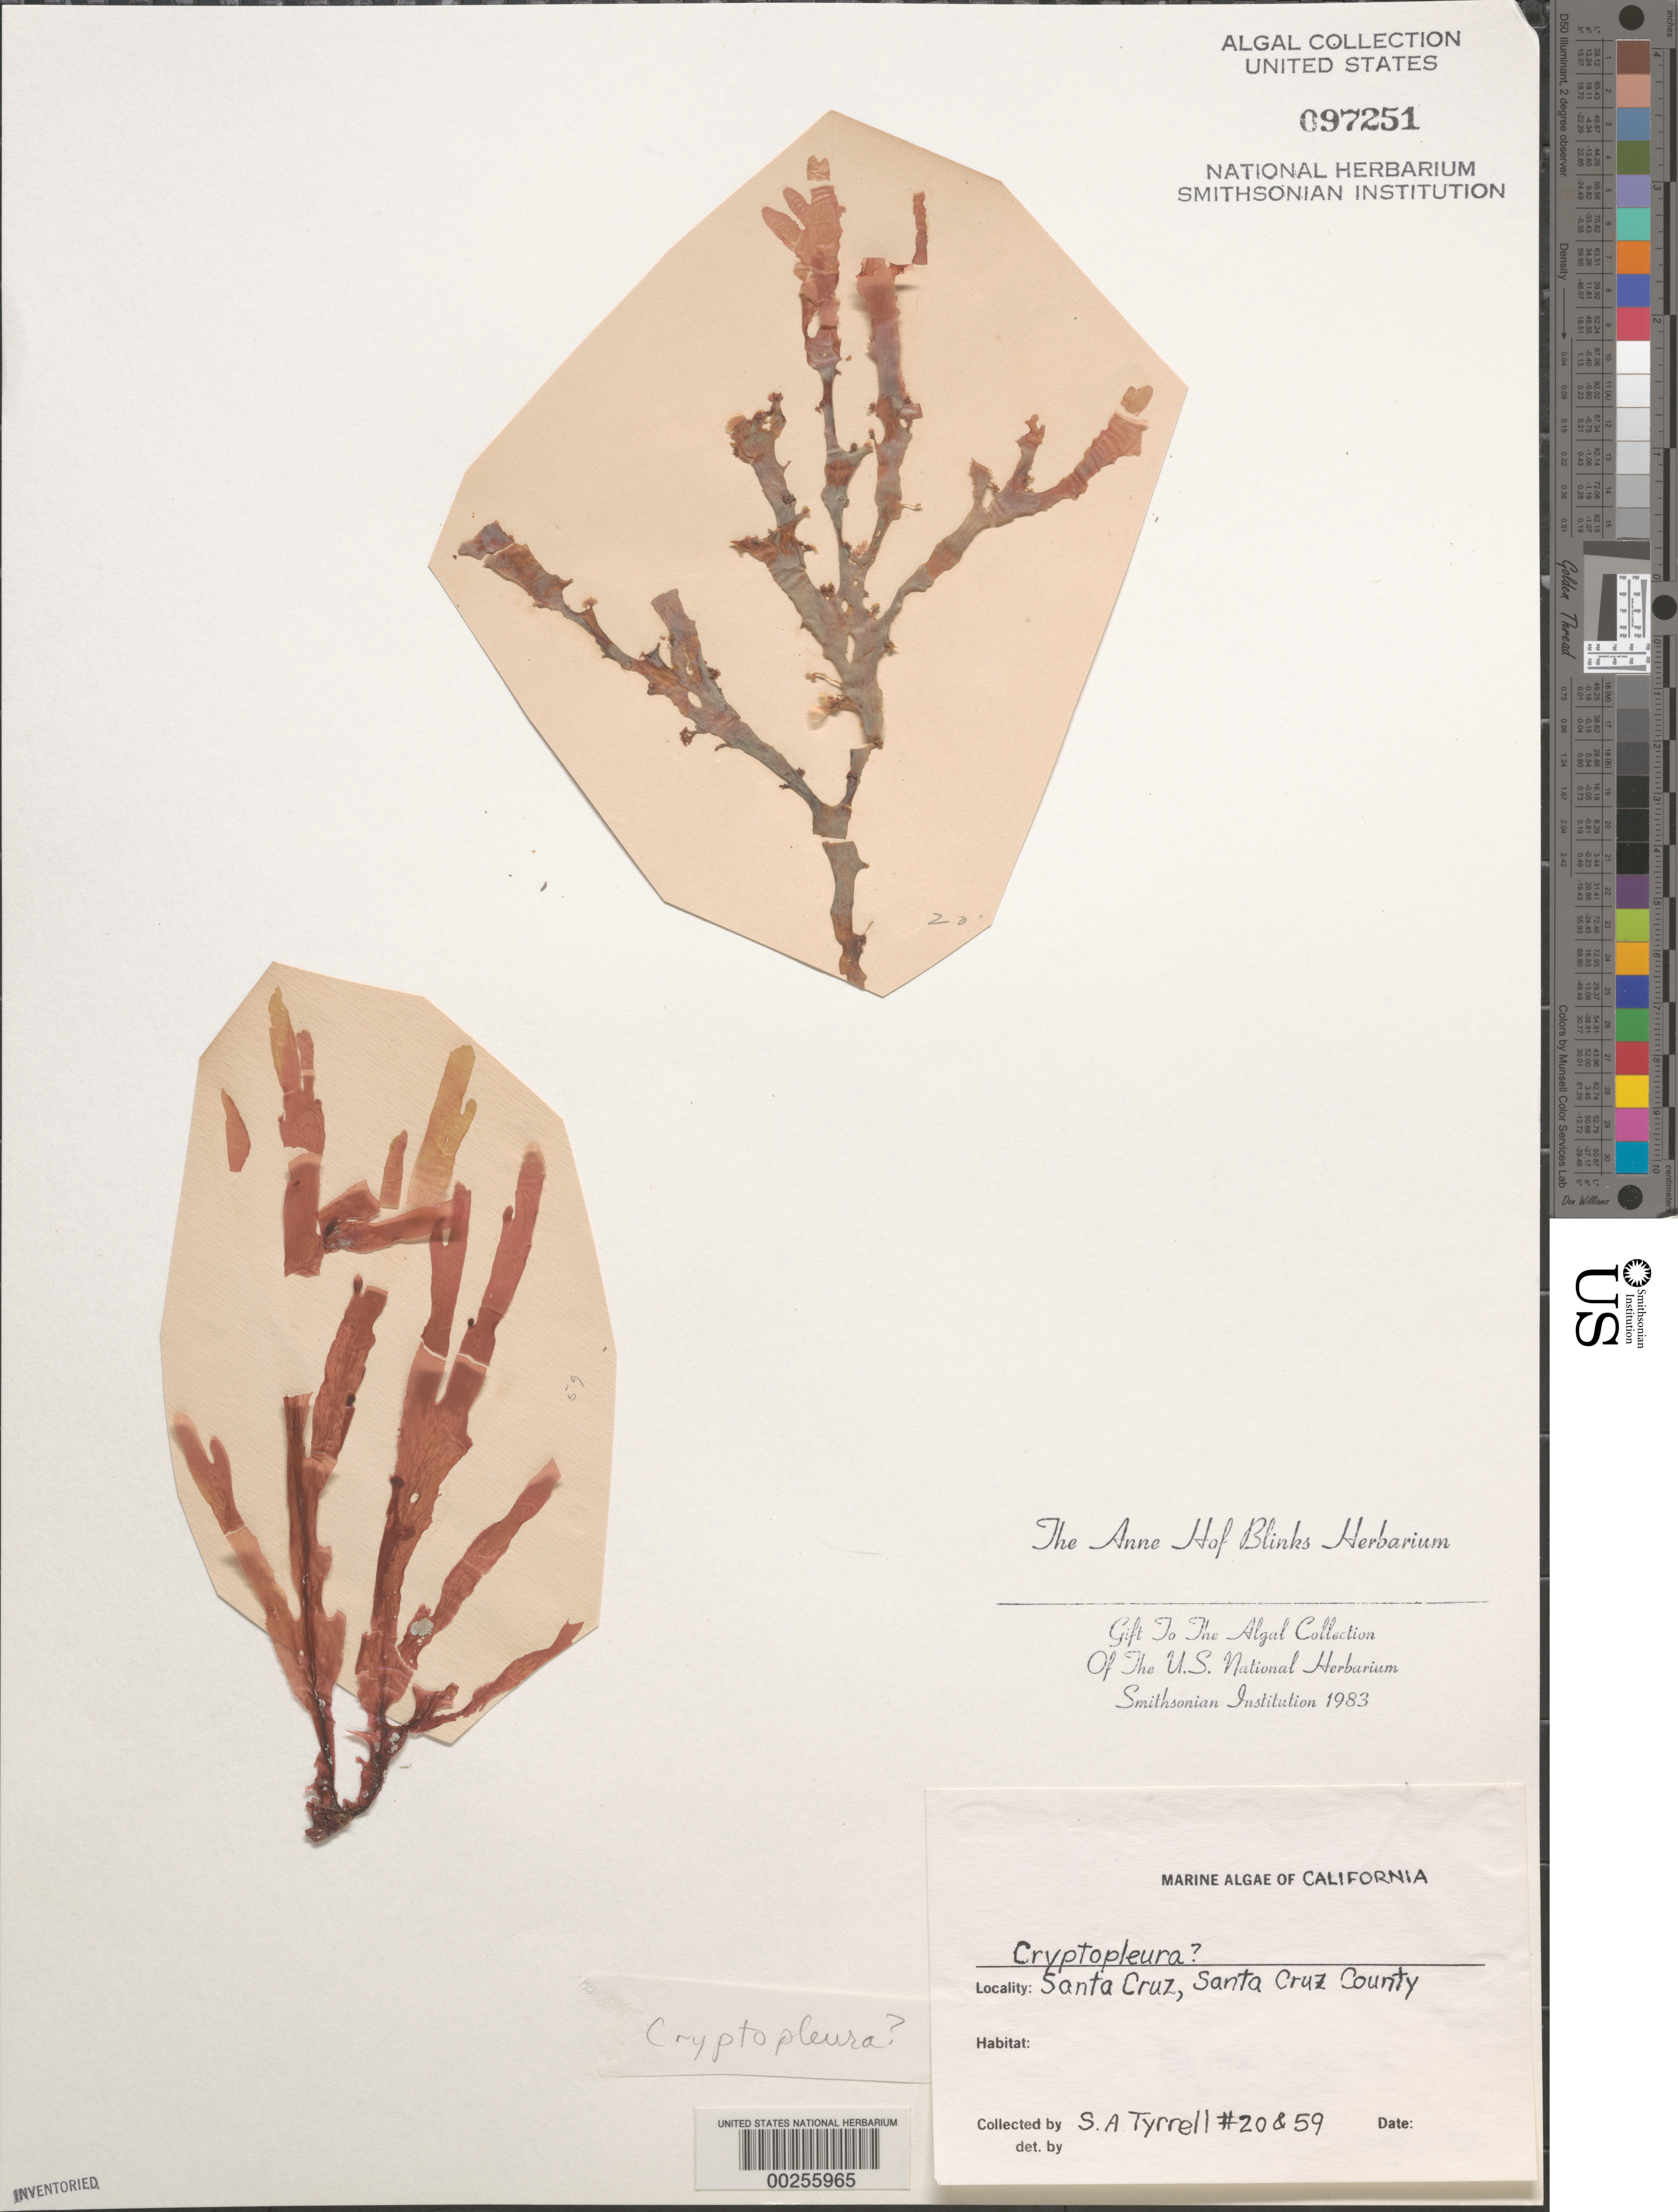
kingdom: Chromista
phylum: Ochrophyta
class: Phaeophyceae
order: Fucales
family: Fucaceae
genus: Fucus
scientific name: Fucus distichus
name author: L.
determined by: Algae name updating Project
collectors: C. Tyrrell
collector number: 20 & 59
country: United States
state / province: California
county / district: Santa Cruz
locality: Santa Cruz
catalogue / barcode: US 97251